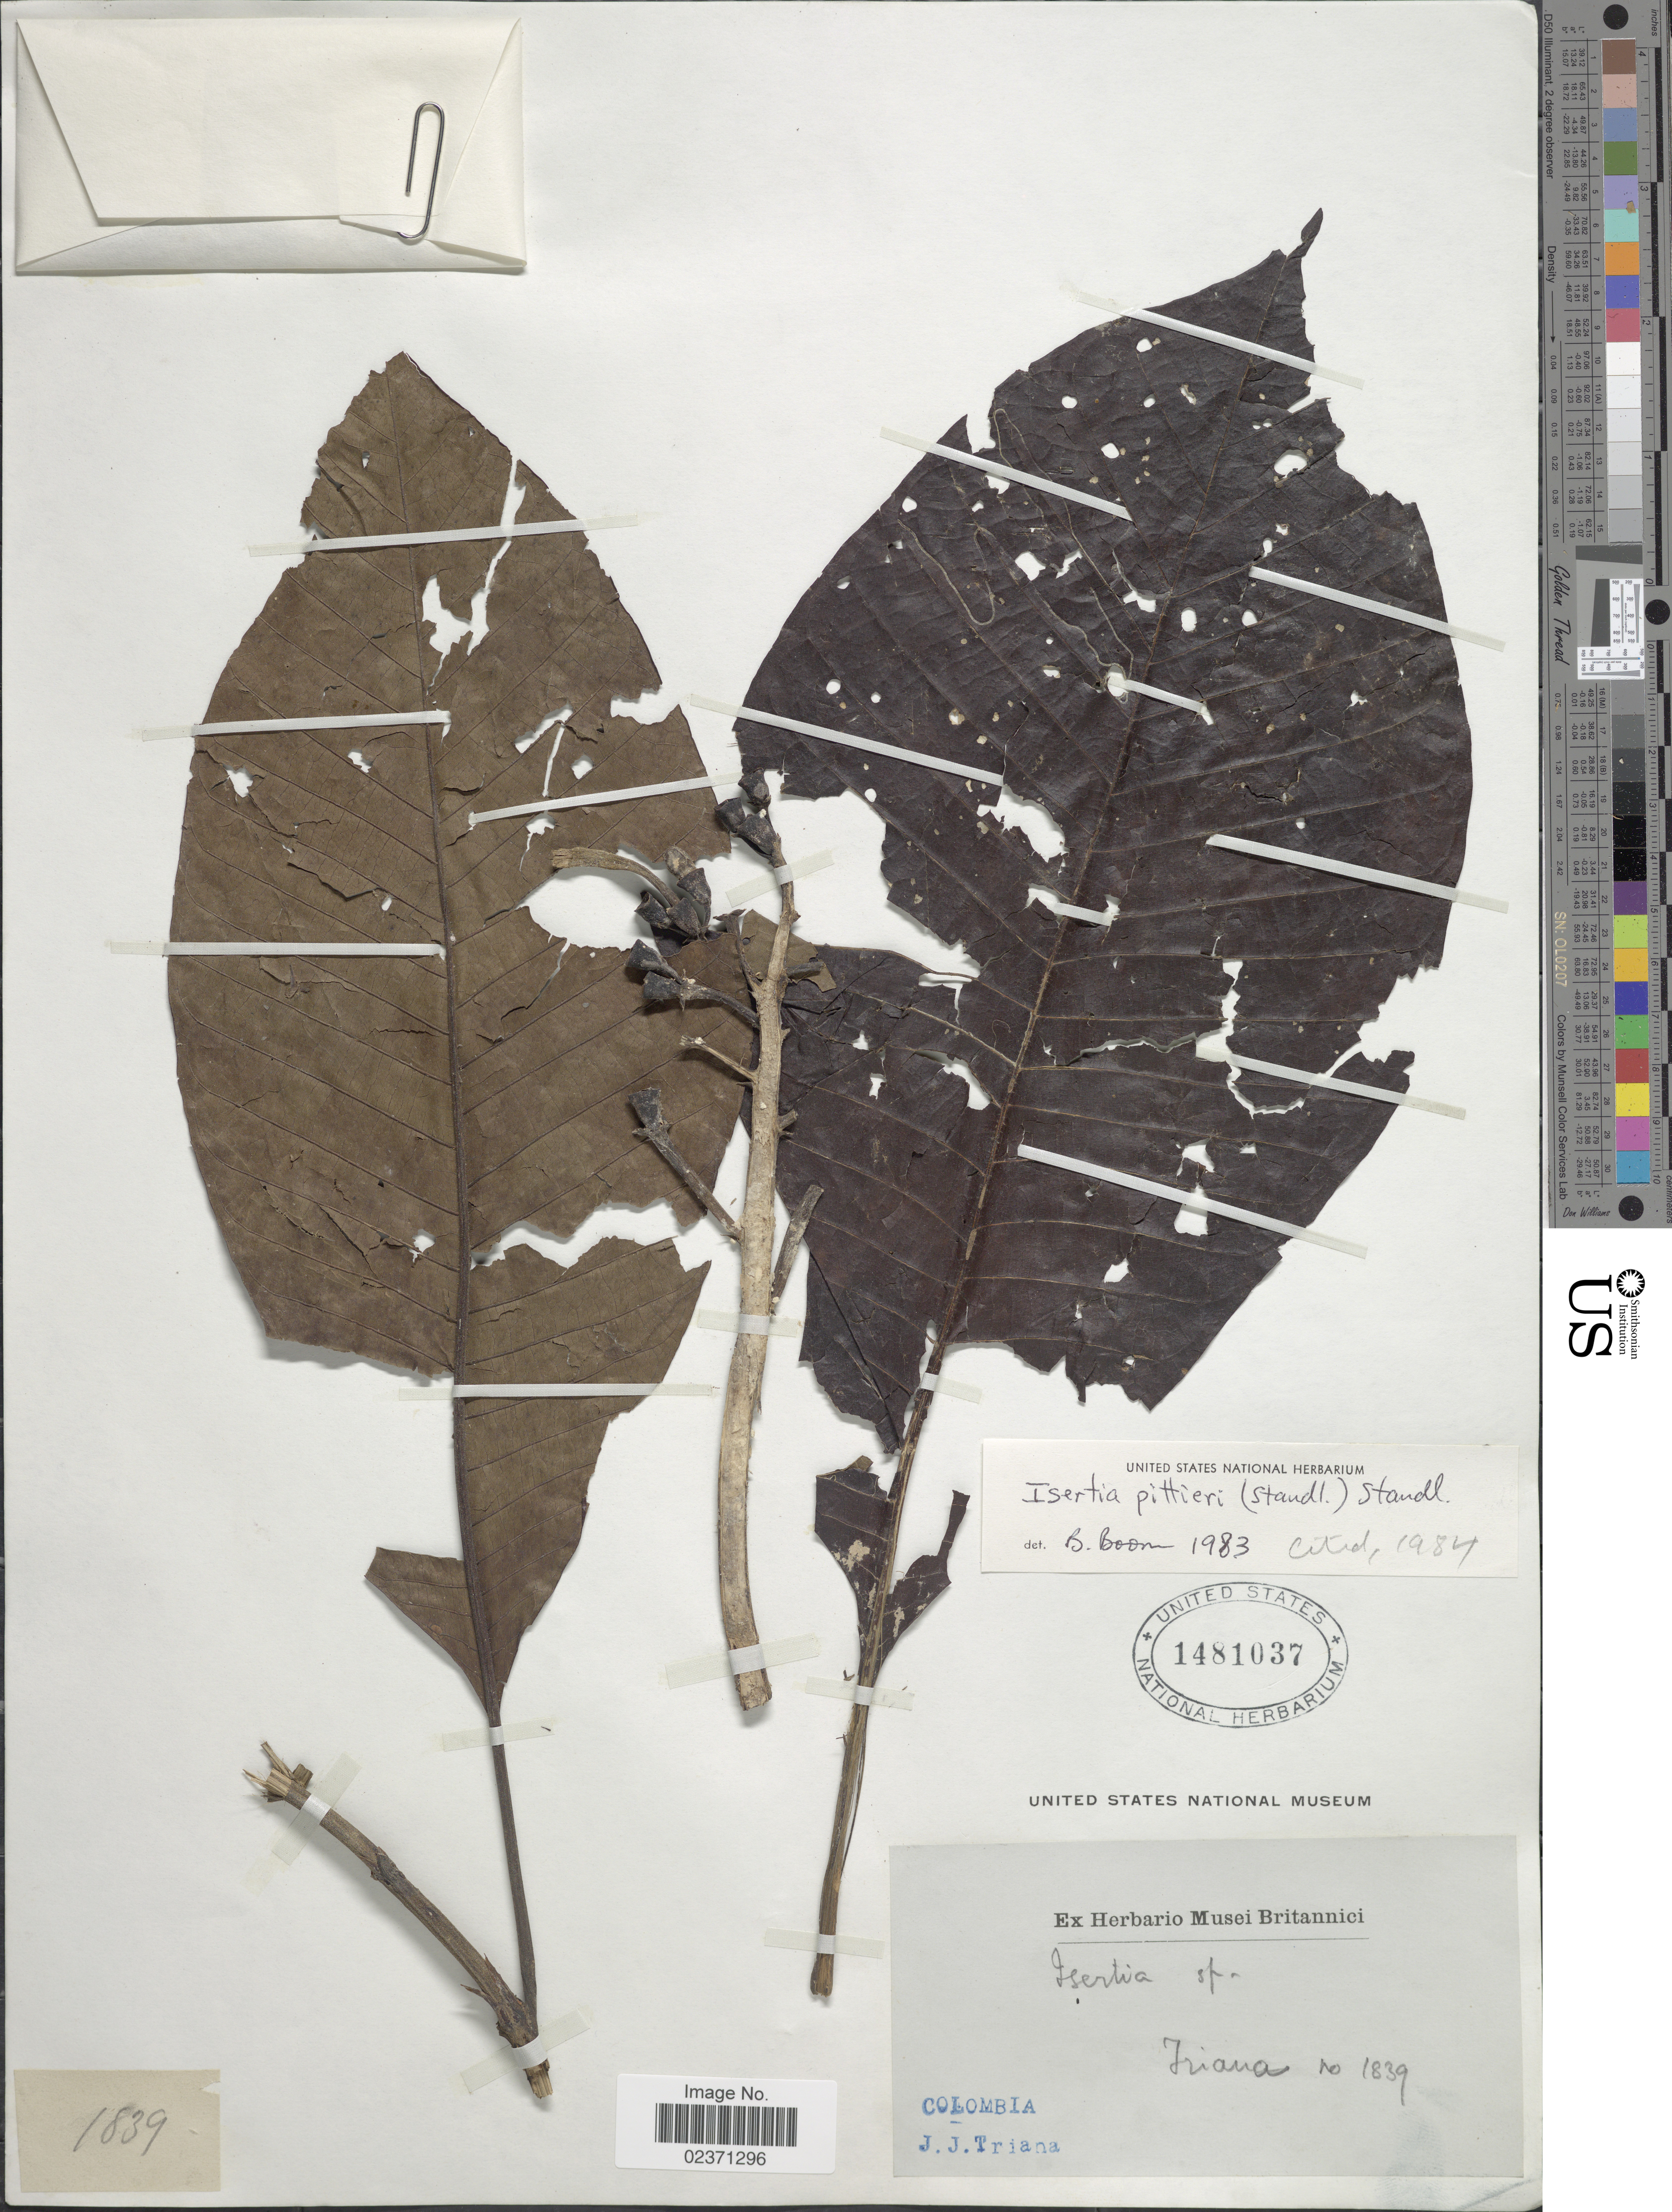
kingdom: Plantae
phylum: Tracheophyta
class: Magnoliopsida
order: Gentianales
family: Rubiaceae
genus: Isertia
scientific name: Isertia pittieri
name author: (Standl.) Standl.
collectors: J. J. Triana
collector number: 1839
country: Colombia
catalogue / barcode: US 1481037